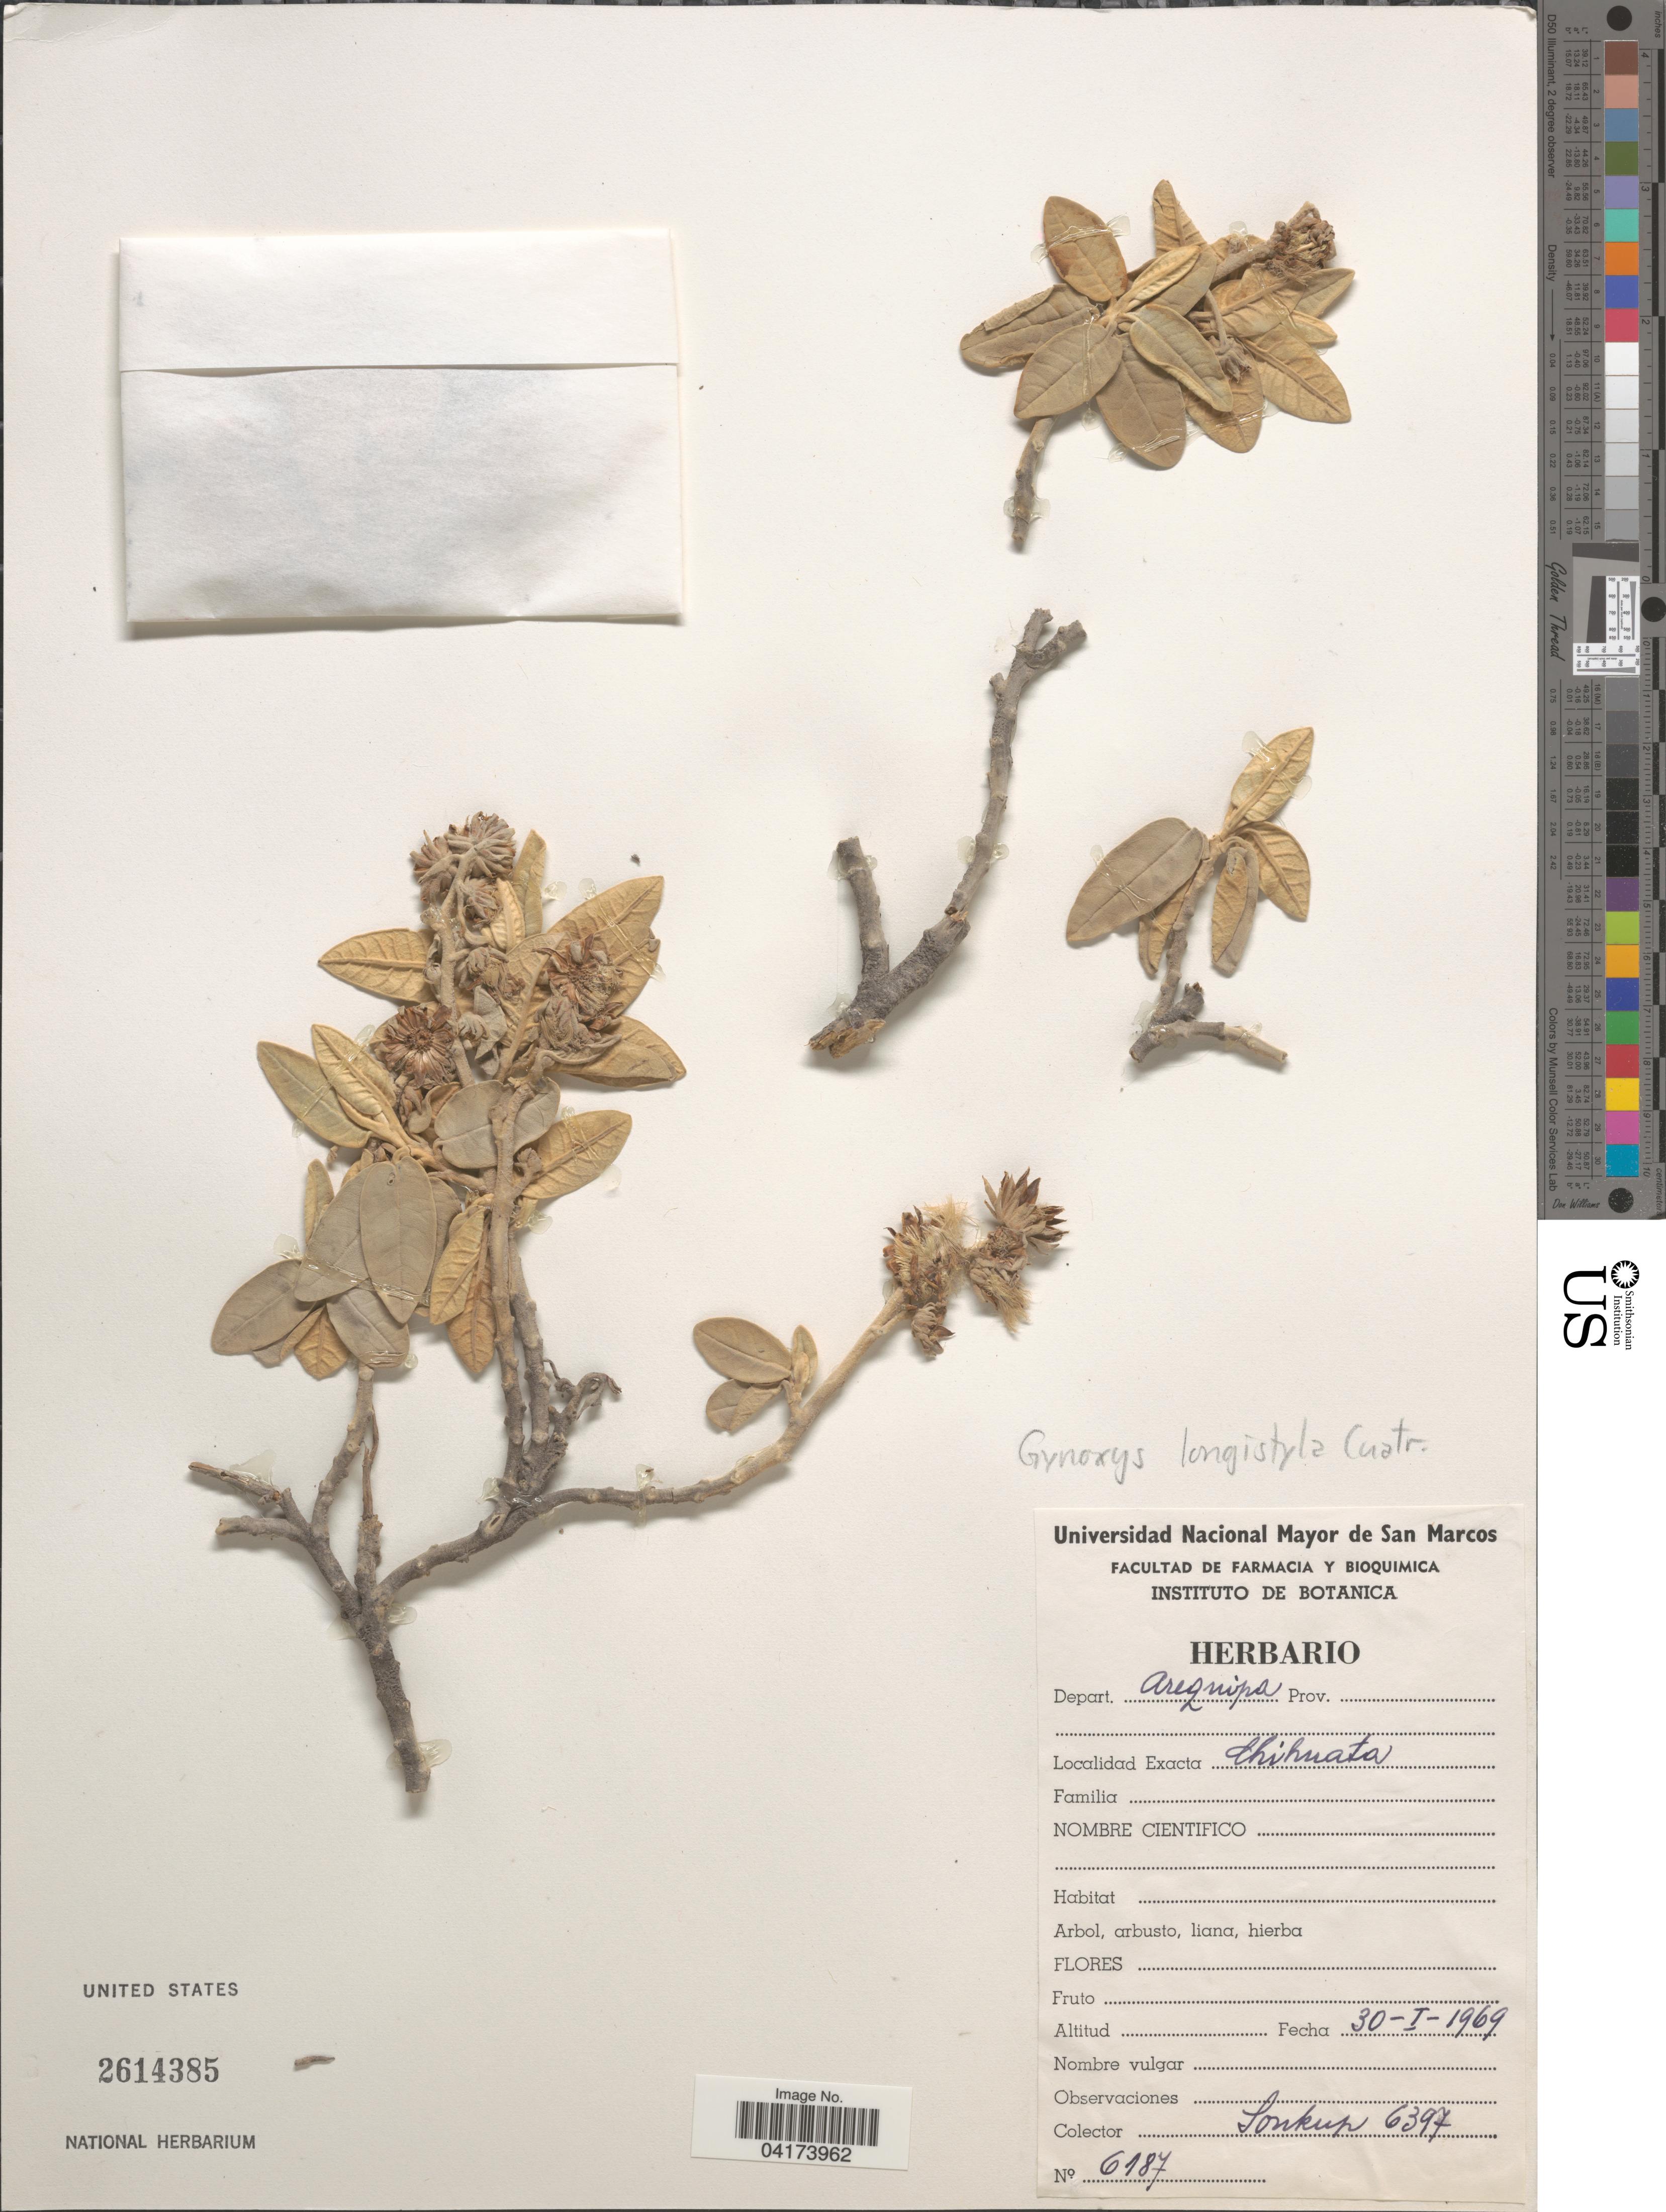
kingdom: Plantae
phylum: Tracheophyta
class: Magnoliopsida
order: Asterales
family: Asteraceae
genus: Nordenstamia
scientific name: Nordenstamia longistyla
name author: (Greenm. & Cuatrec.) B. Nord.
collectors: Soukup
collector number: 6397/6187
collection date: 1969-01-30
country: Peru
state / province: Arequipa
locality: Depart. Arequipa. Chihuata.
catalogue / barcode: US 2614385